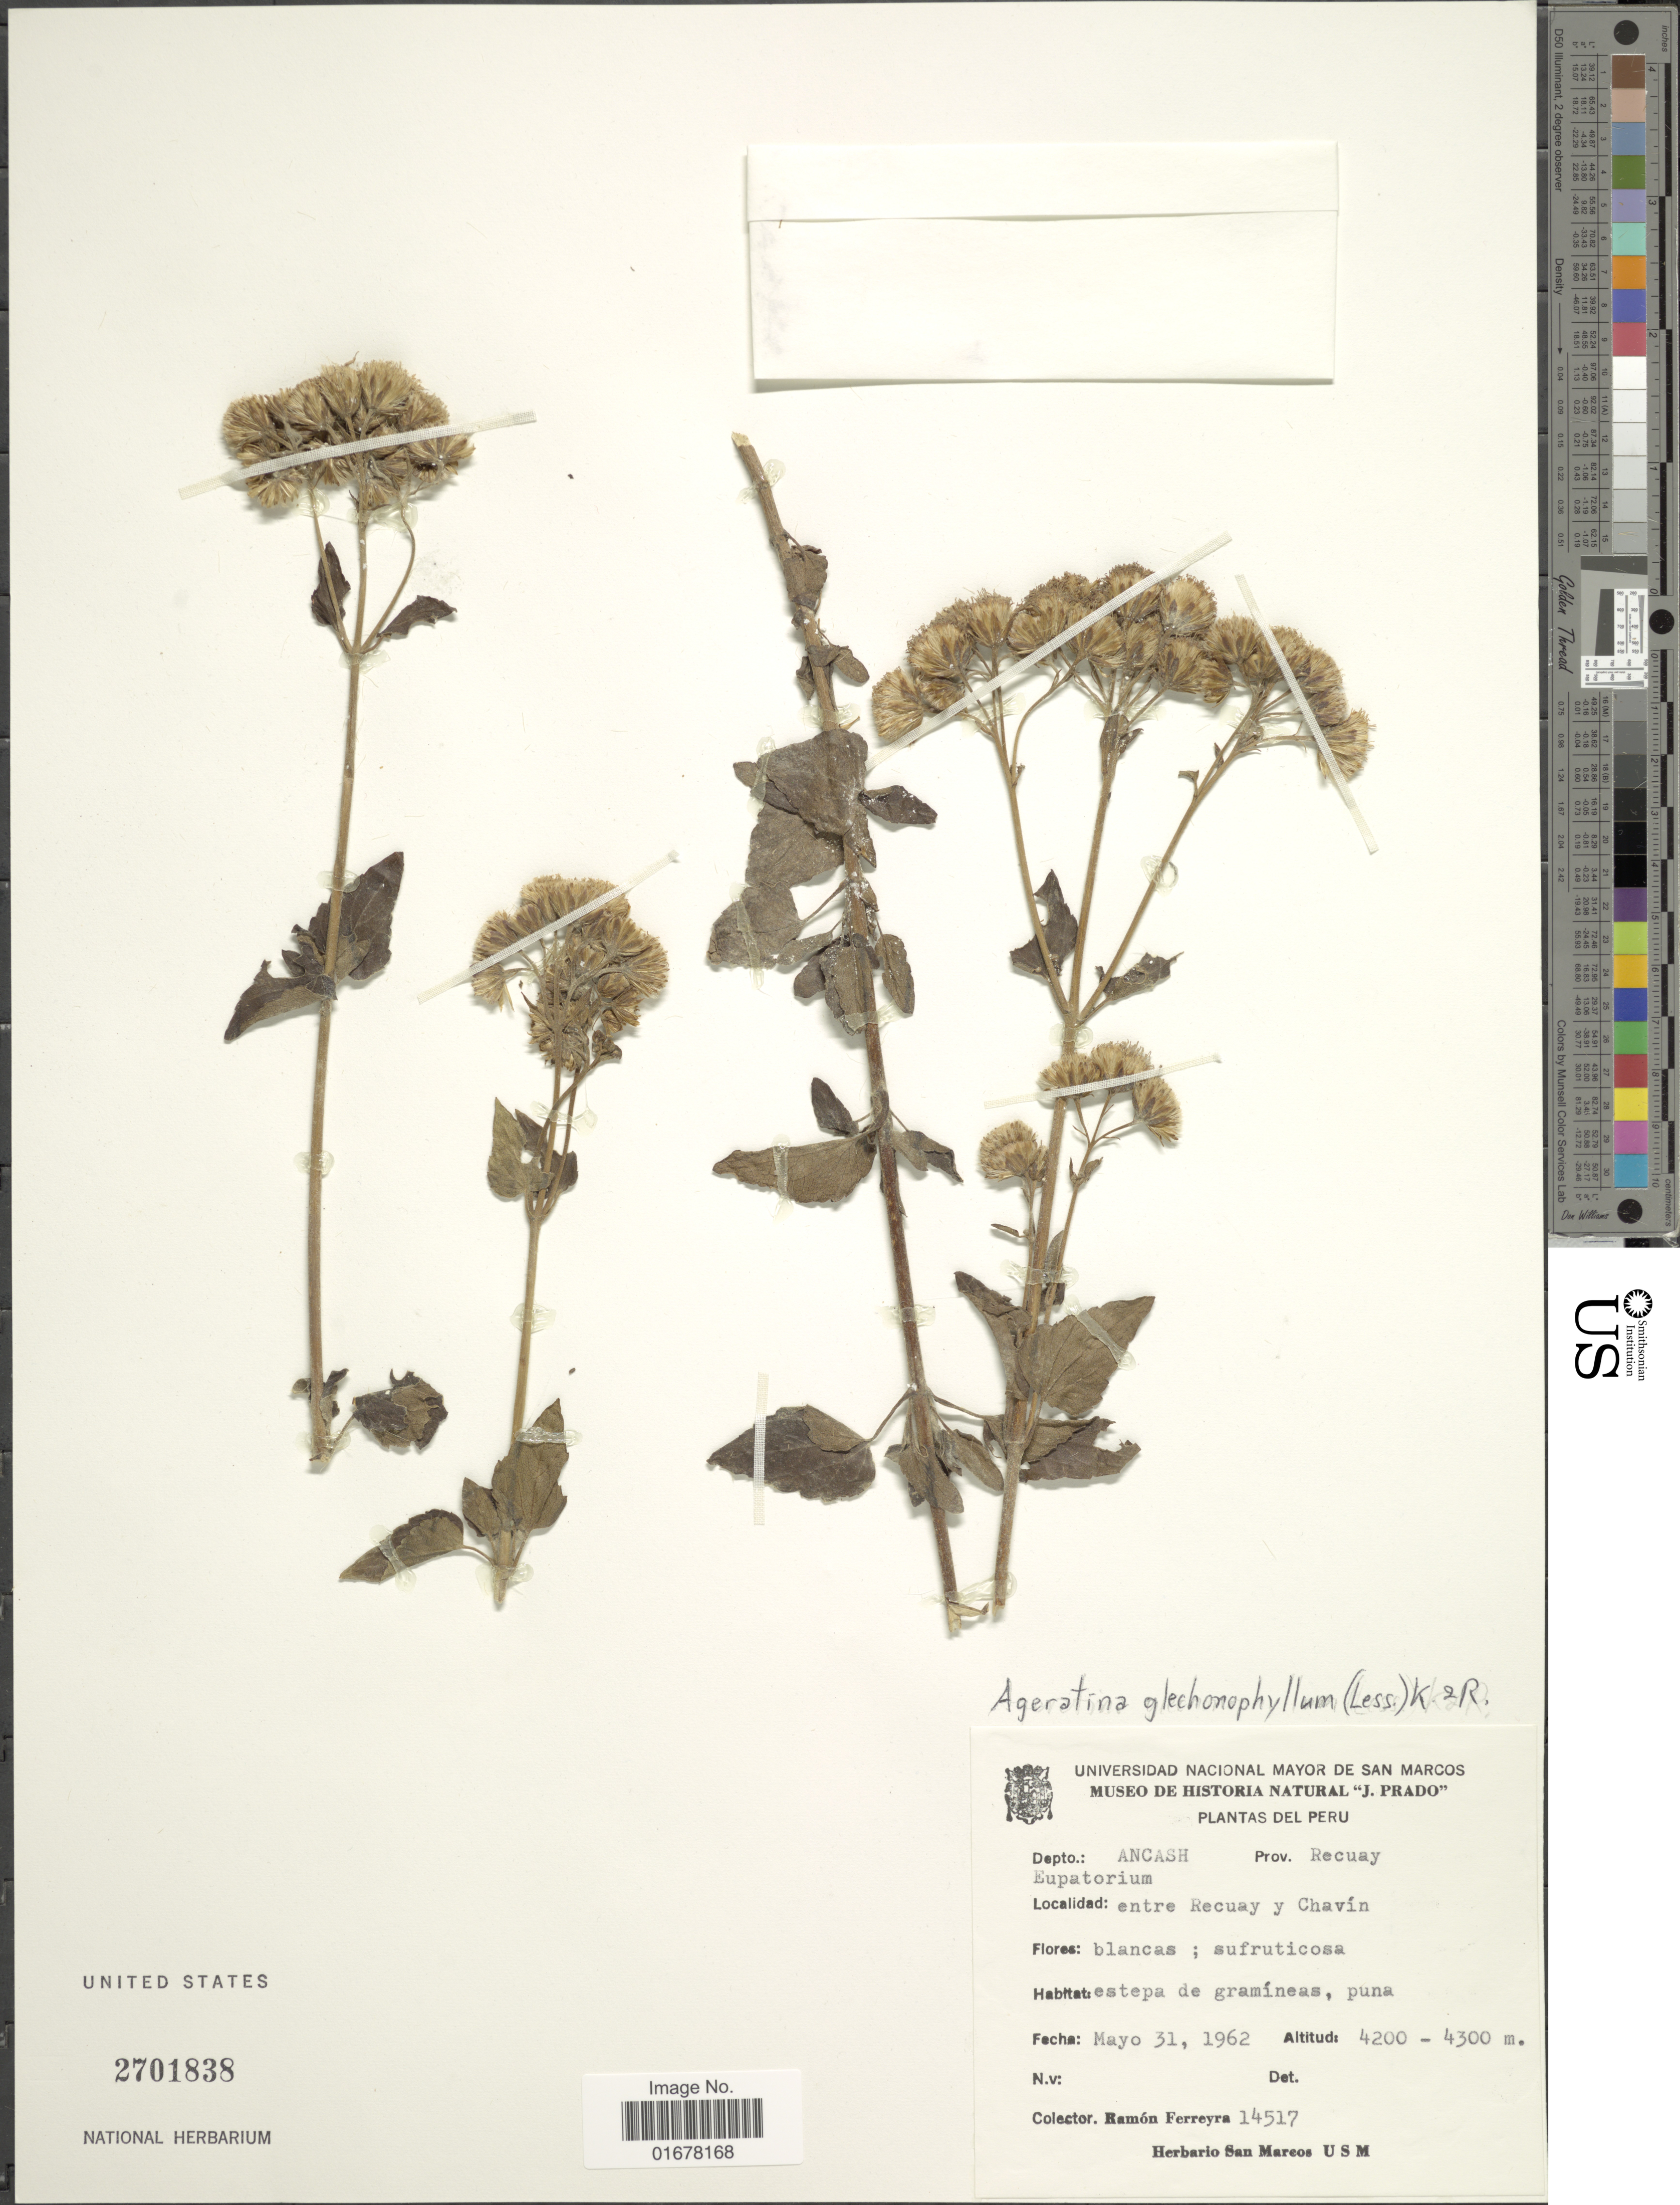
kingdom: Plantae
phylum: Tracheophyta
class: Magnoliopsida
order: Asterales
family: Asteraceae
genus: Ageratina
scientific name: Ageratina azangaroensis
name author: (Sch. Bip. ex Wedd.) R.M. King & H. Rob.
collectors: R. A. Ferreyra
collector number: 14517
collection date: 1962-05-31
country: Peru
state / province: Ancash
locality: Depto. Ancash, Prov. Recuay, Entre Recuay y Chavin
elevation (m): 4200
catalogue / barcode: US 2701838